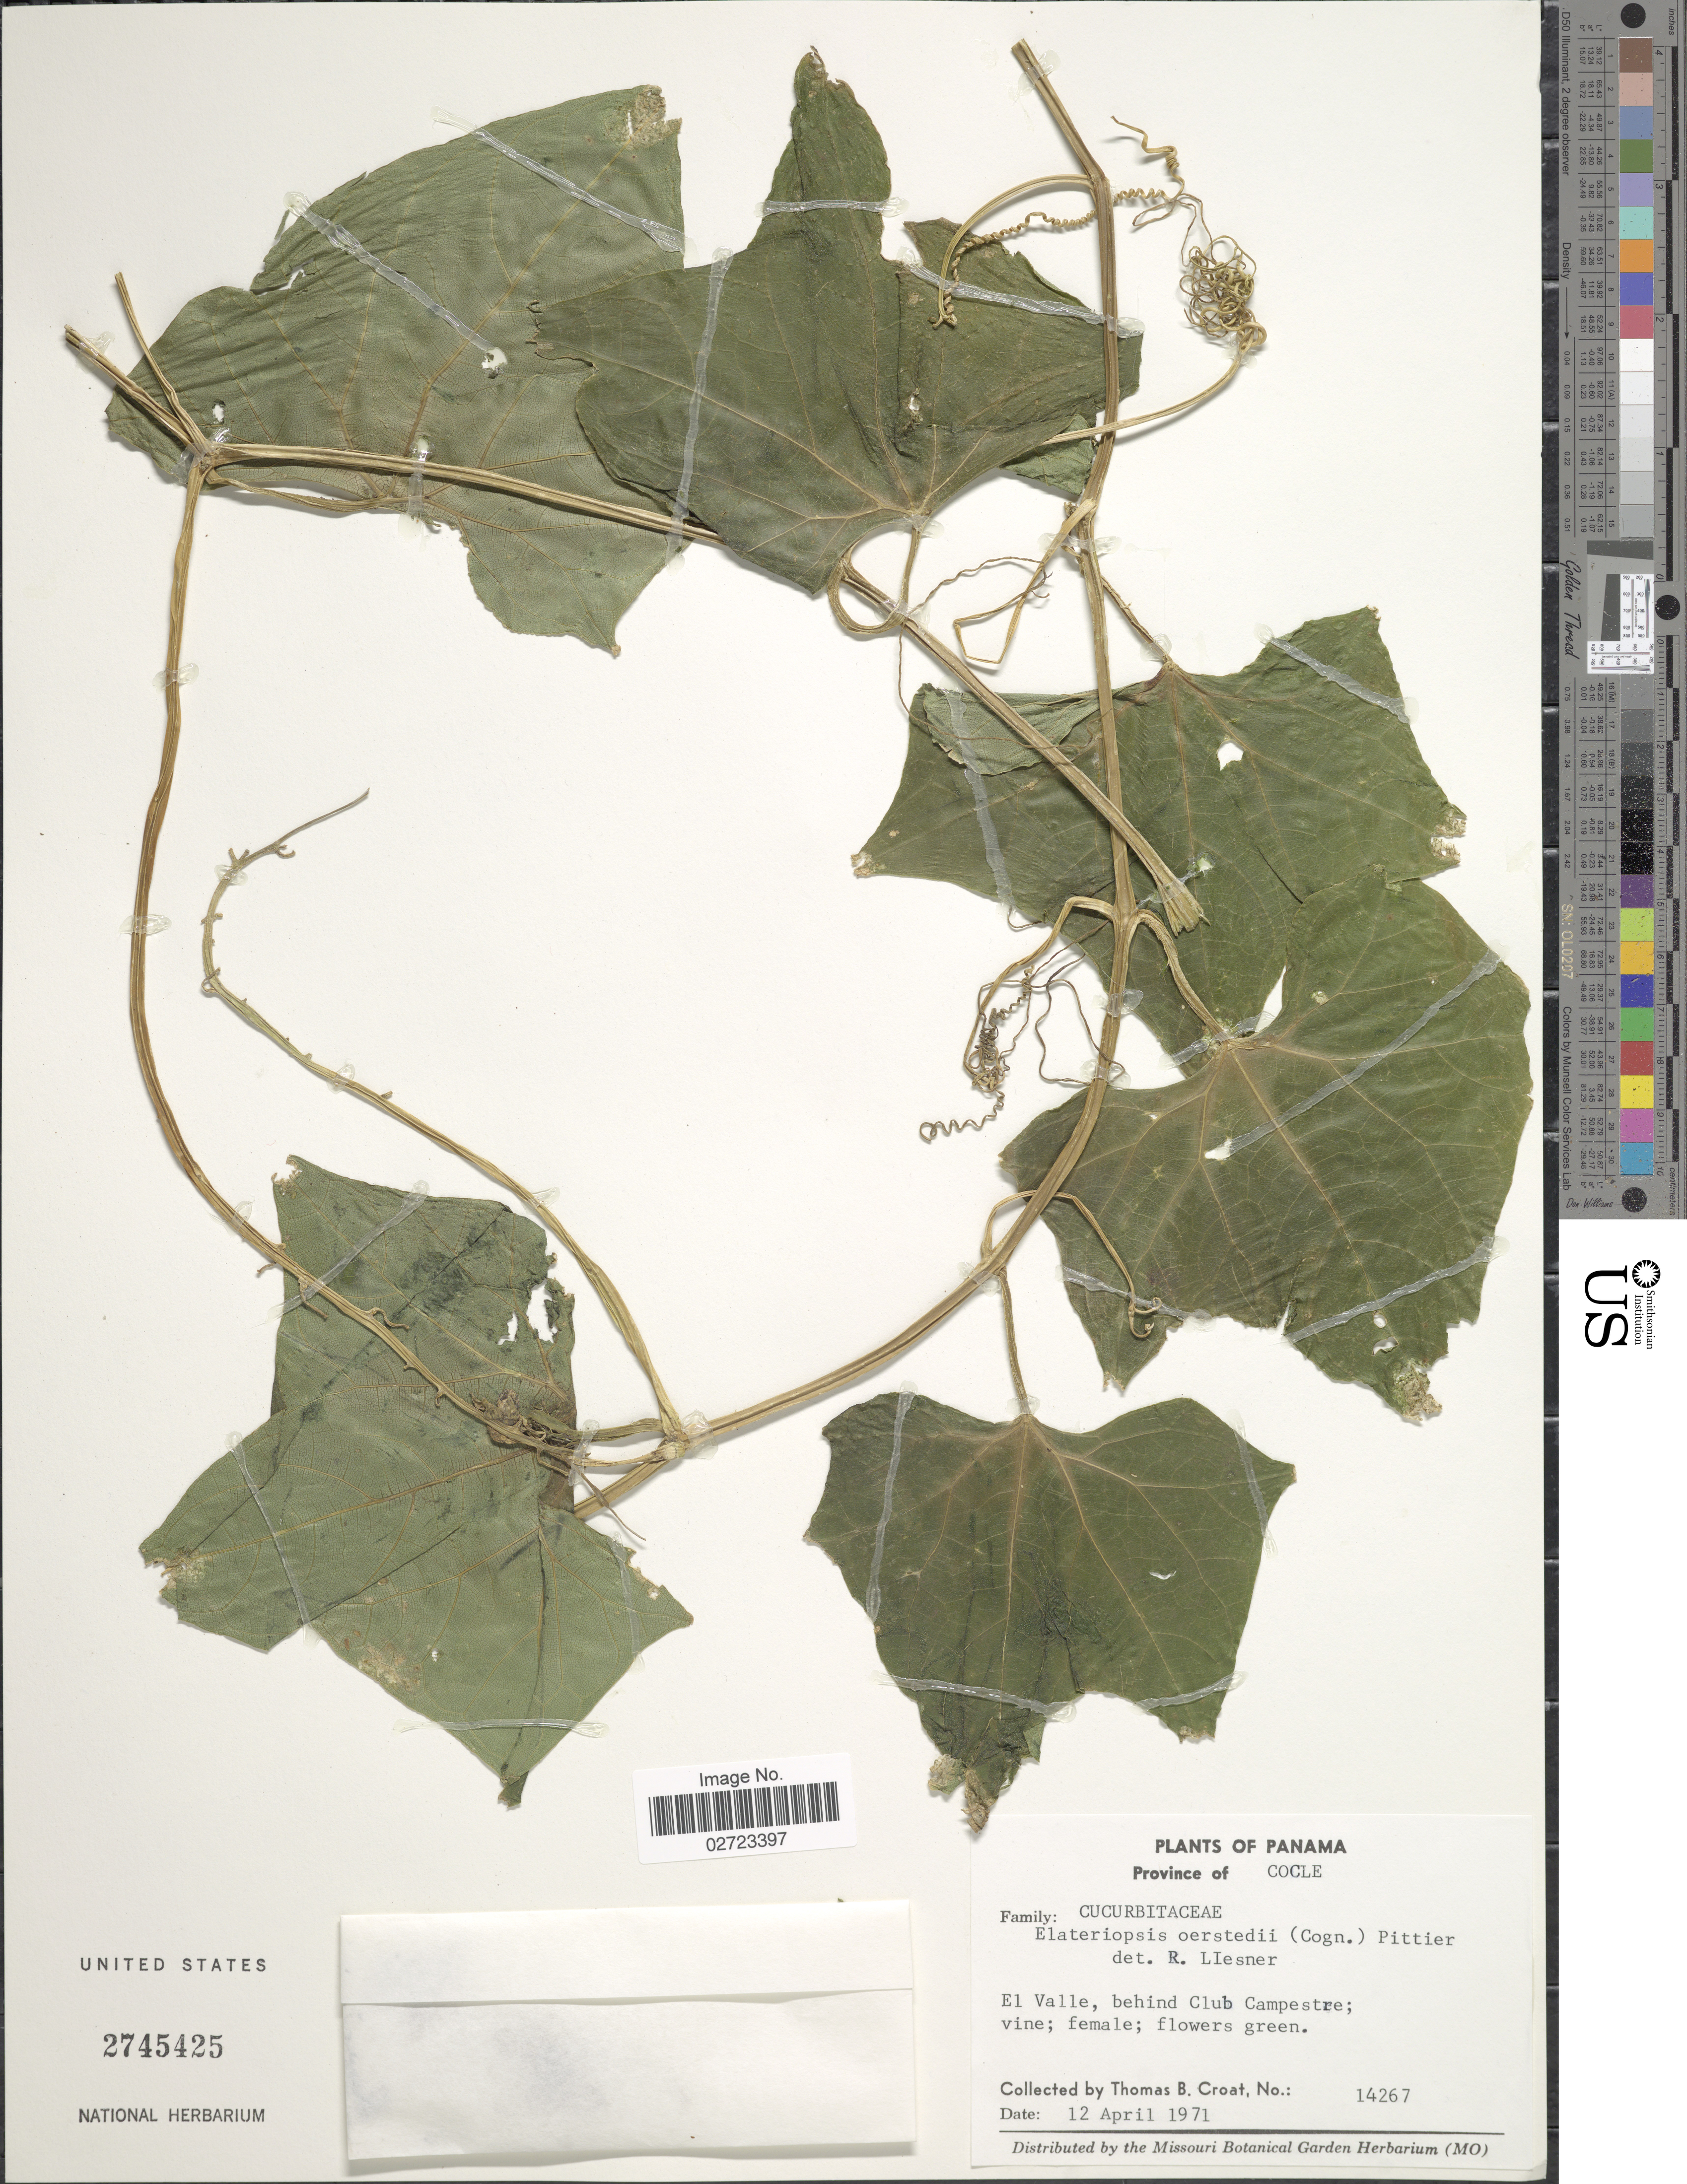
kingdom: Plantae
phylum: Tracheophyta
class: Magnoliopsida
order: Cucurbitales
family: Cucurbitaceae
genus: Hanburia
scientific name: Hanburia oerstedii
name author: (Cogn.) H. Schaef. & S.S. Renner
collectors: T. B. Croat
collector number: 14267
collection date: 1971-04-12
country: Panama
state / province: Coclé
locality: El Valle, behind Club Campestre.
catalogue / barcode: US 2745425